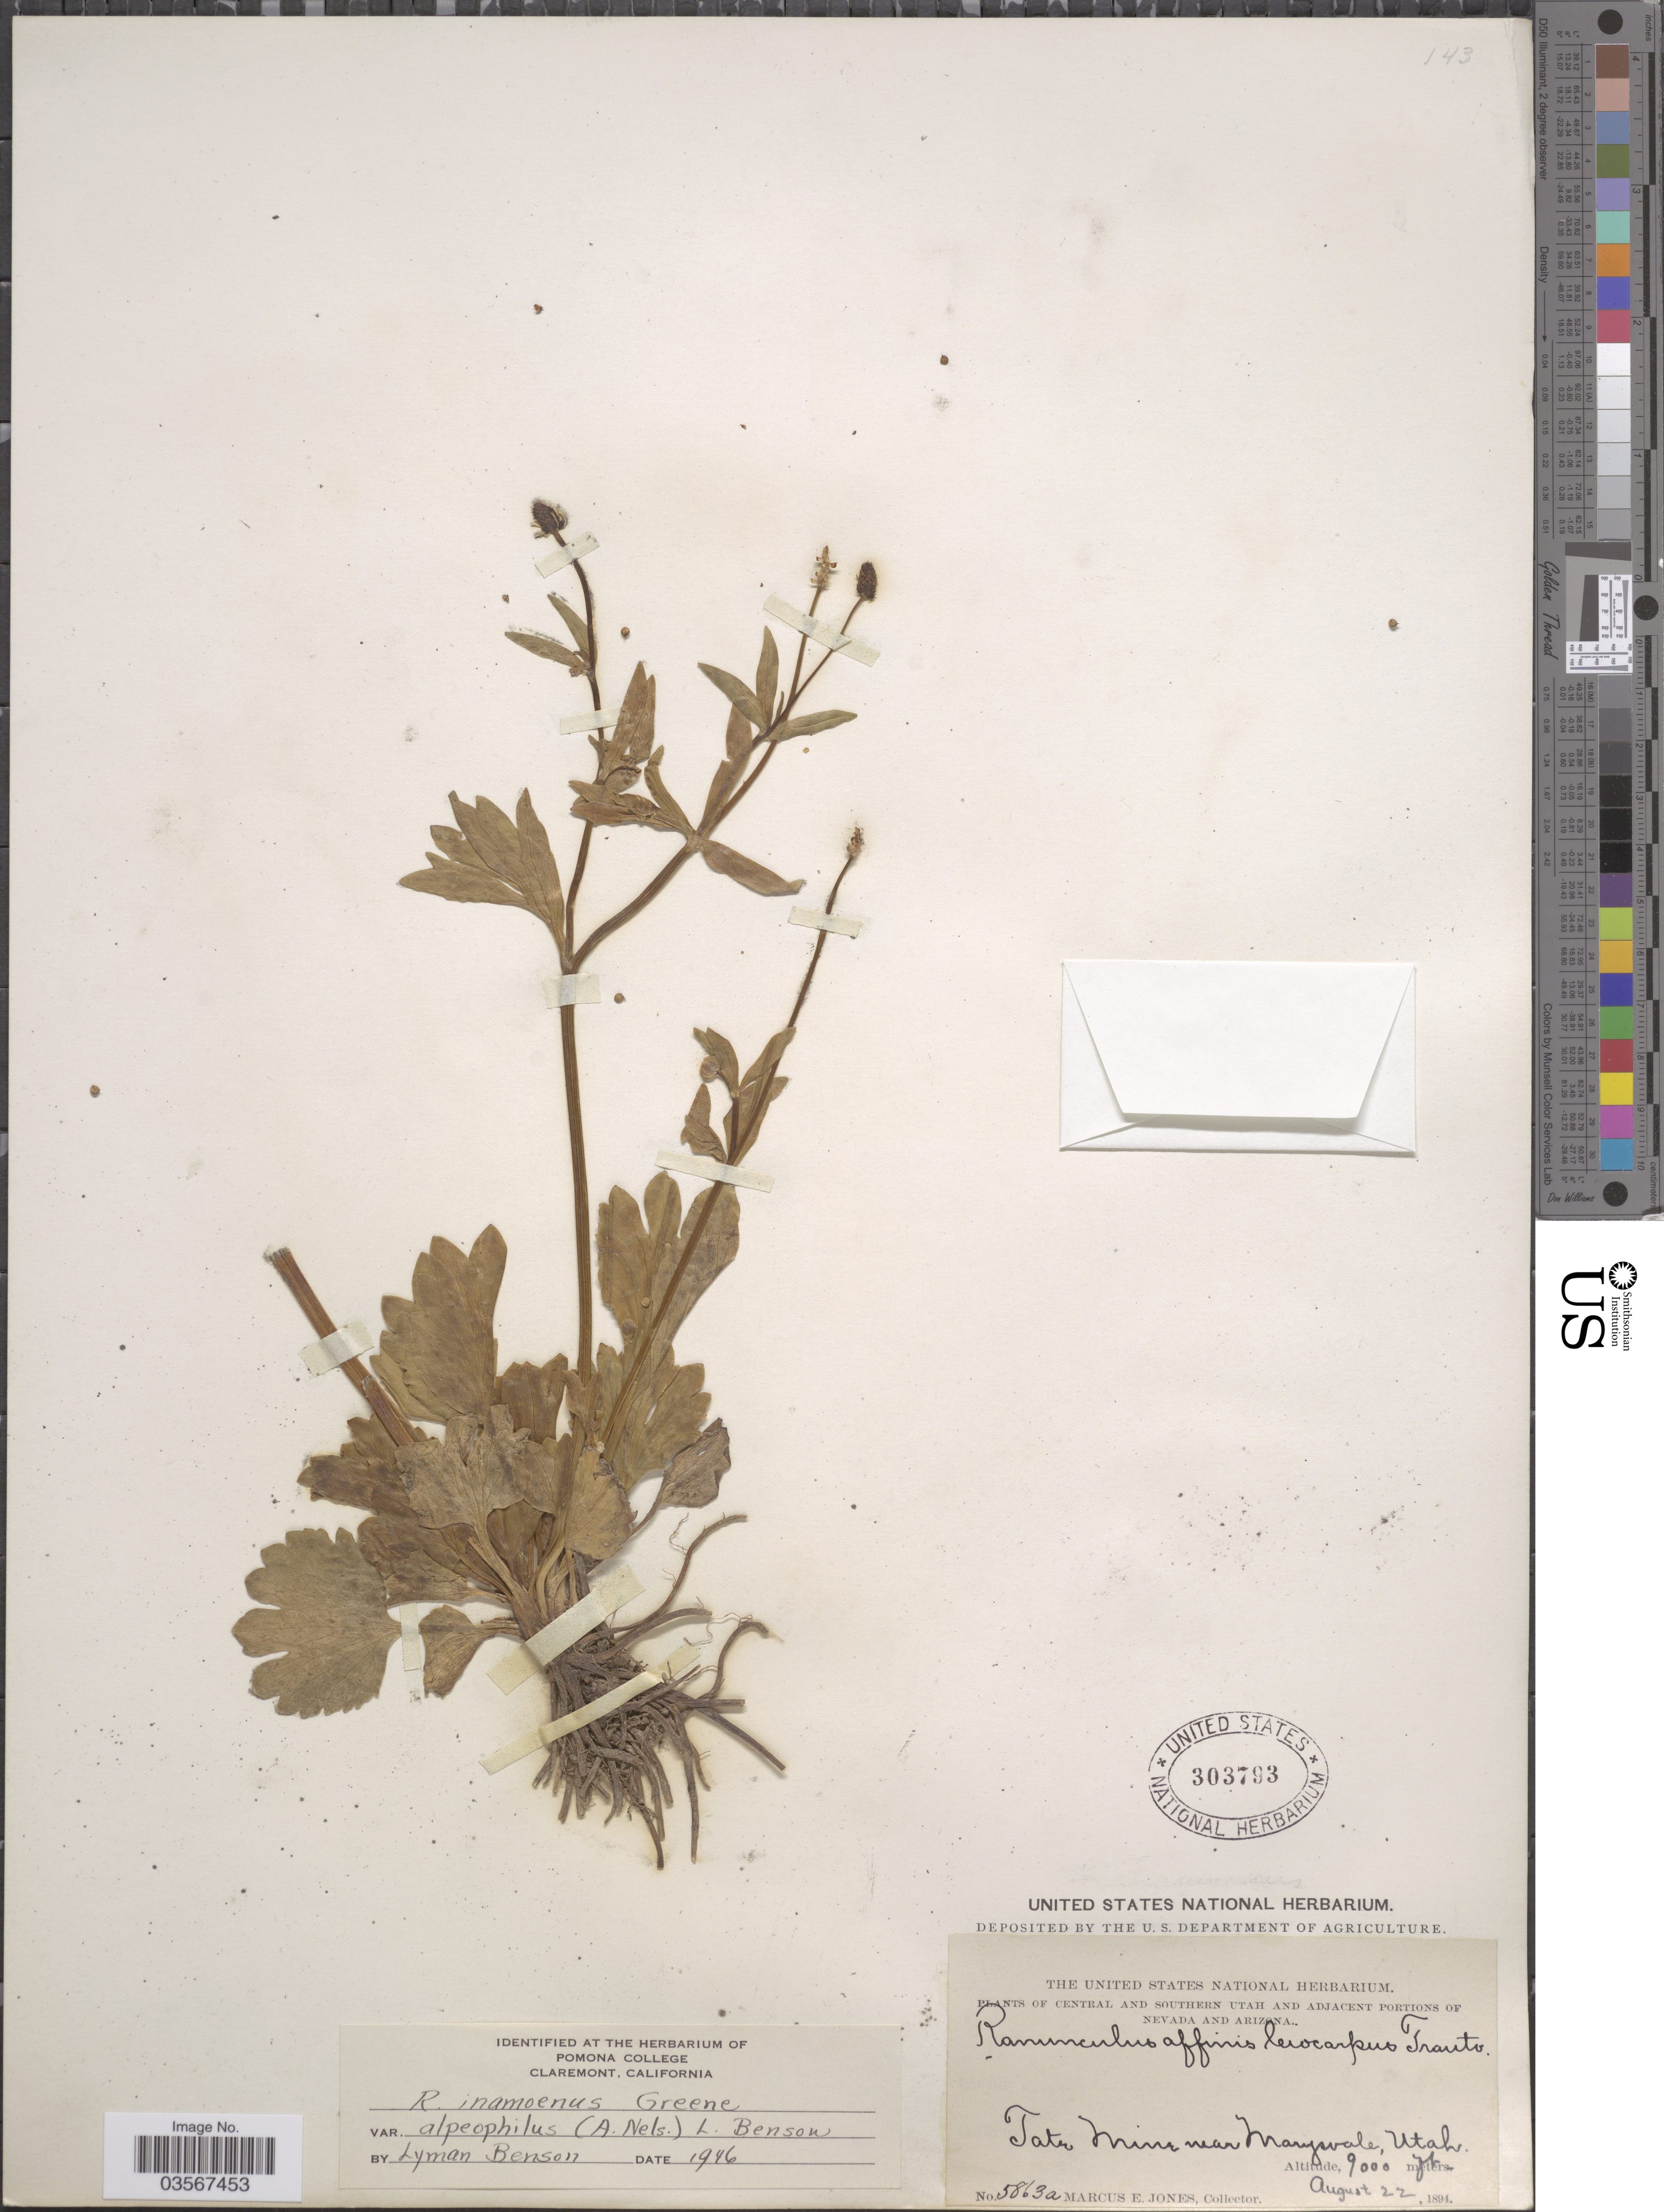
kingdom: Plantae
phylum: Tracheophyta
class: Magnoliopsida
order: Ranunculales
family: Ranunculaceae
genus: Ranunculus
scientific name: Ranunculus inamoenus var. alpeophilus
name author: (A. Nelson) L.D. Benson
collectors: M. E. Jones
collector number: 5863a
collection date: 1894-08-22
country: United States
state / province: Utah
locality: Central and Southern Utah. Tate Mine near Marysvale.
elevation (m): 2743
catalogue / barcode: US 303793